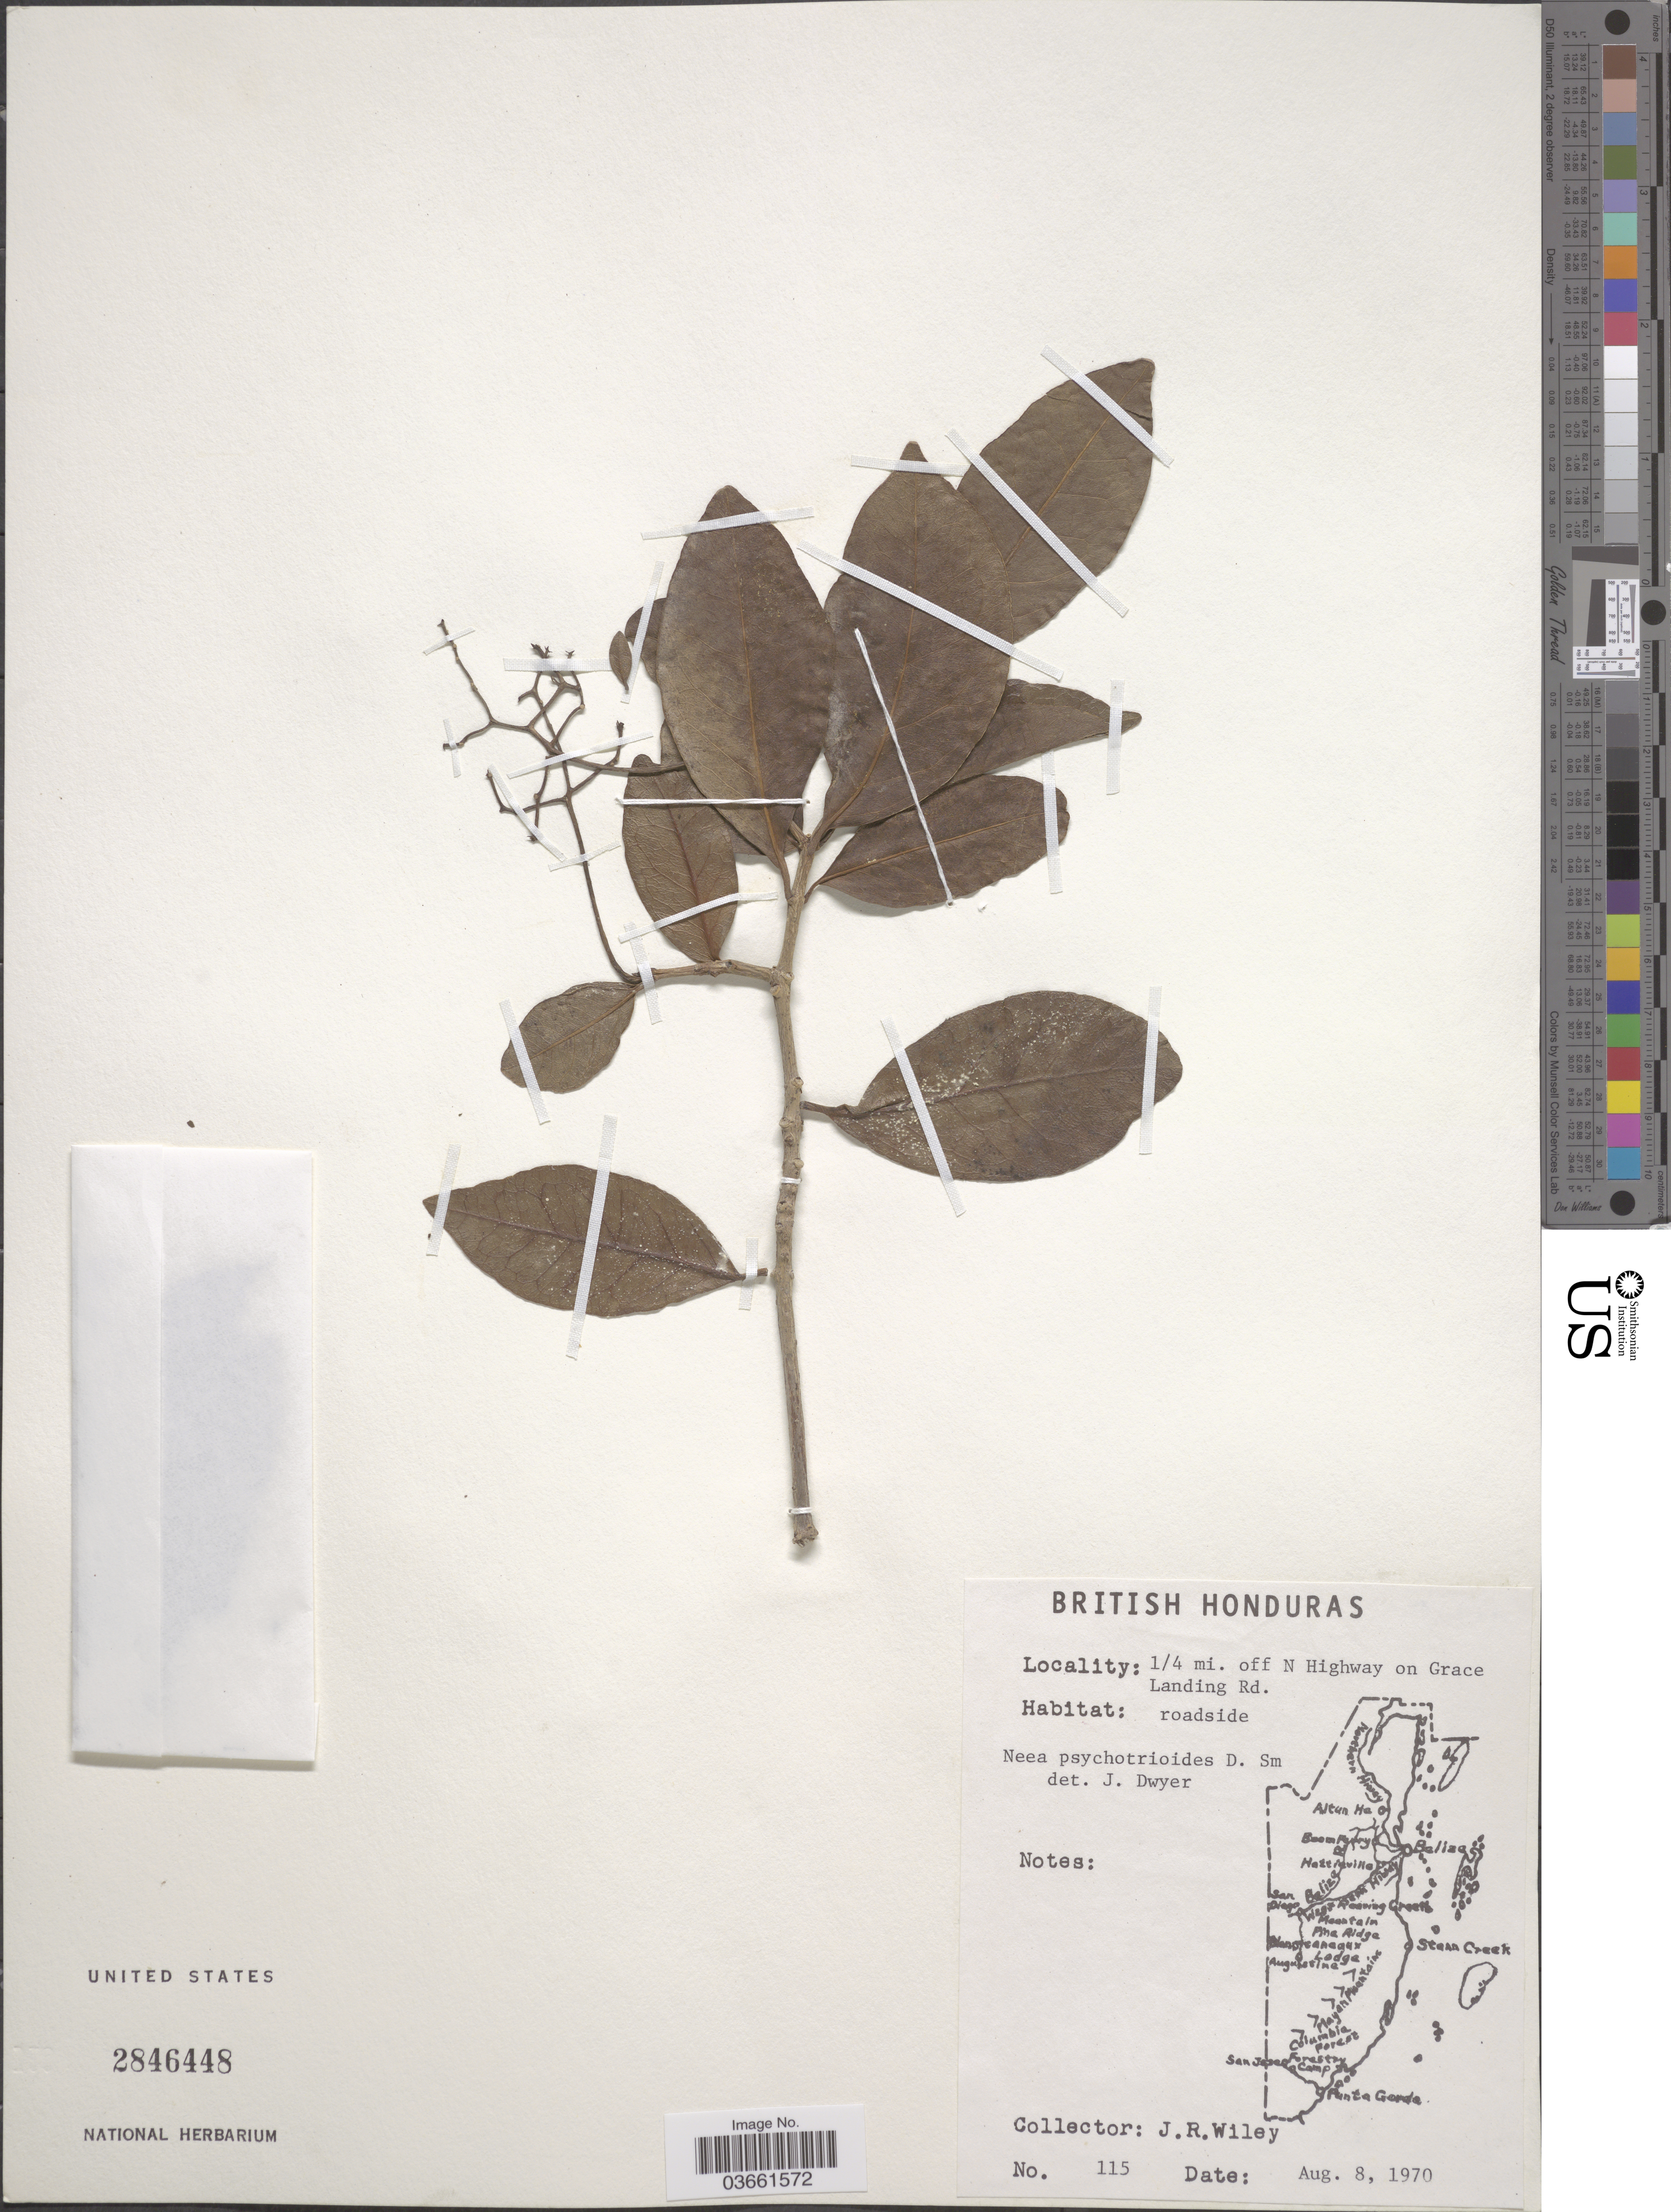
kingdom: Plantae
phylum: Tracheophyta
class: Magnoliopsida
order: Caryophyllales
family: Nyctaginaceae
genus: Neea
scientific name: Neea psychotrioides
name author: Donn. Sm.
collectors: J. Wiley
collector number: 115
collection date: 1970-08-08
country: Belize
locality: British Honduras. 1/4 mi. off N Highway on Grace Landing Rd.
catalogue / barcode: US 2846448